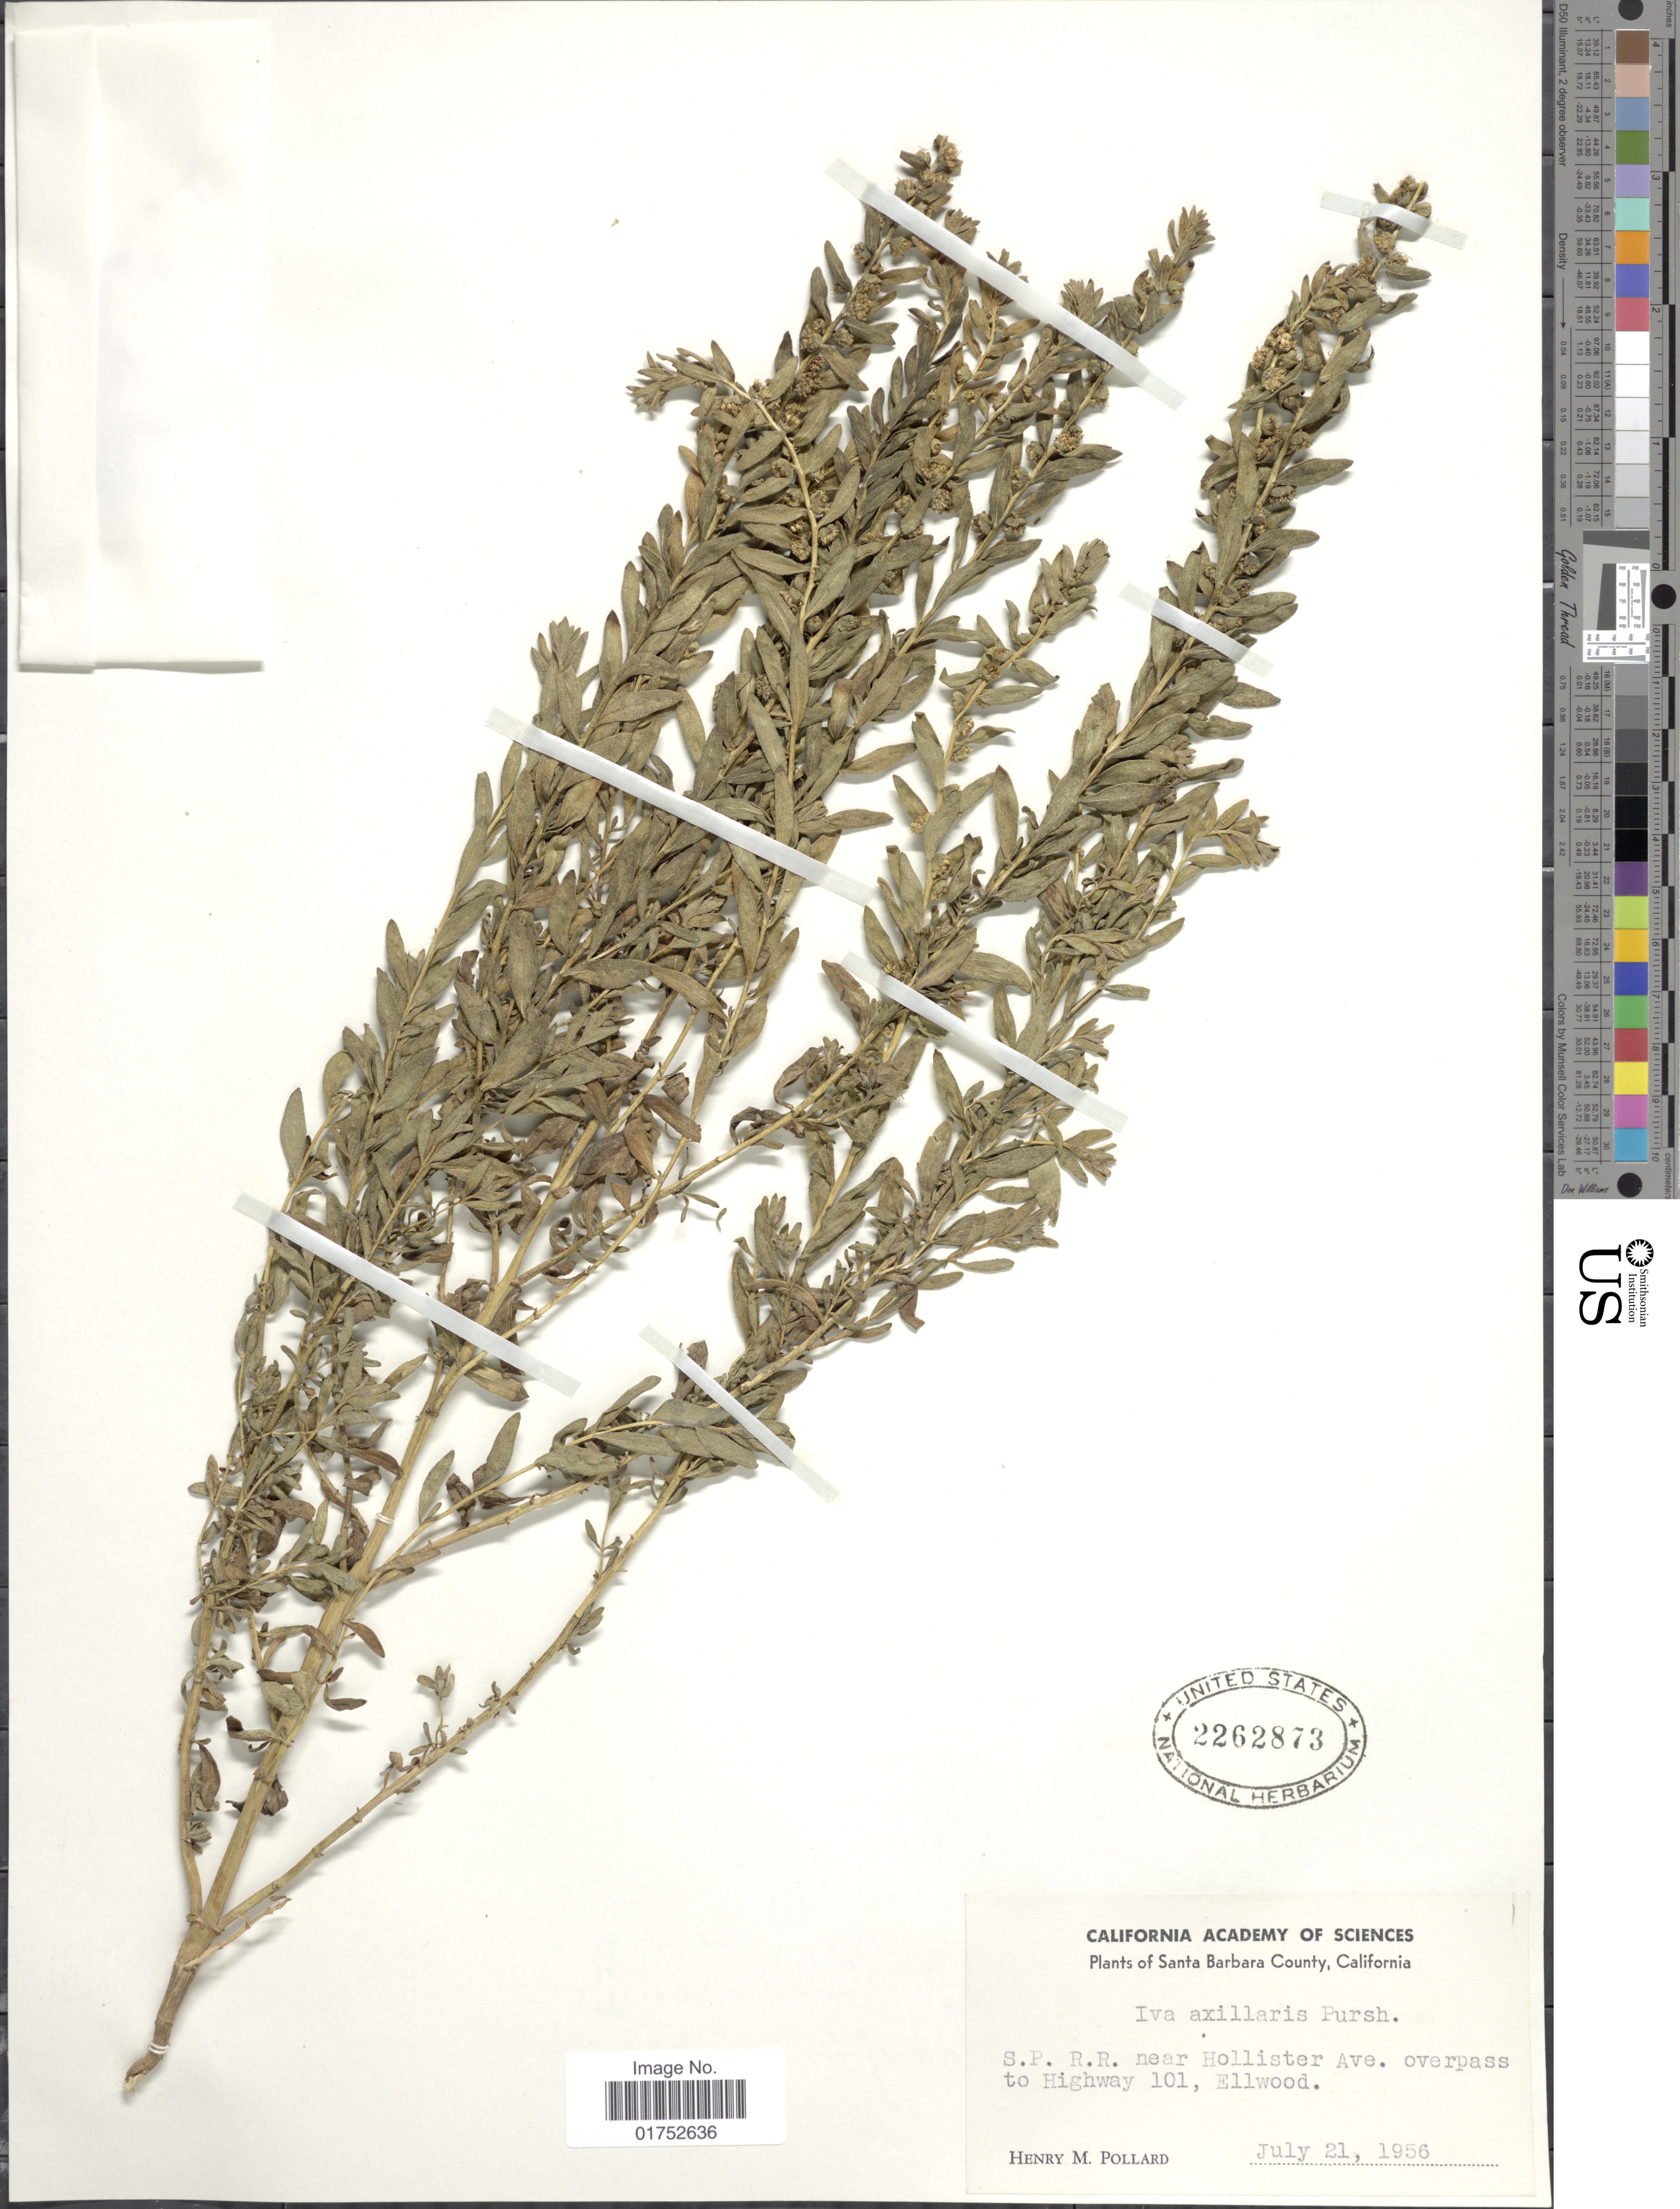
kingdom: Plantae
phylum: Tracheophyta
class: Magnoliopsida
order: Asterales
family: Asteraceae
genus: Iva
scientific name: Iva axillaris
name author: Pursh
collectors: H. M. Pollard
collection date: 1956-07-21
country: United States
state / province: California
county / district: Santa Barbara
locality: Santa Barbara County, S. P. R.R. near Hollister Ave, overpass to Highway 101, Ellwood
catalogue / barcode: US 2262873